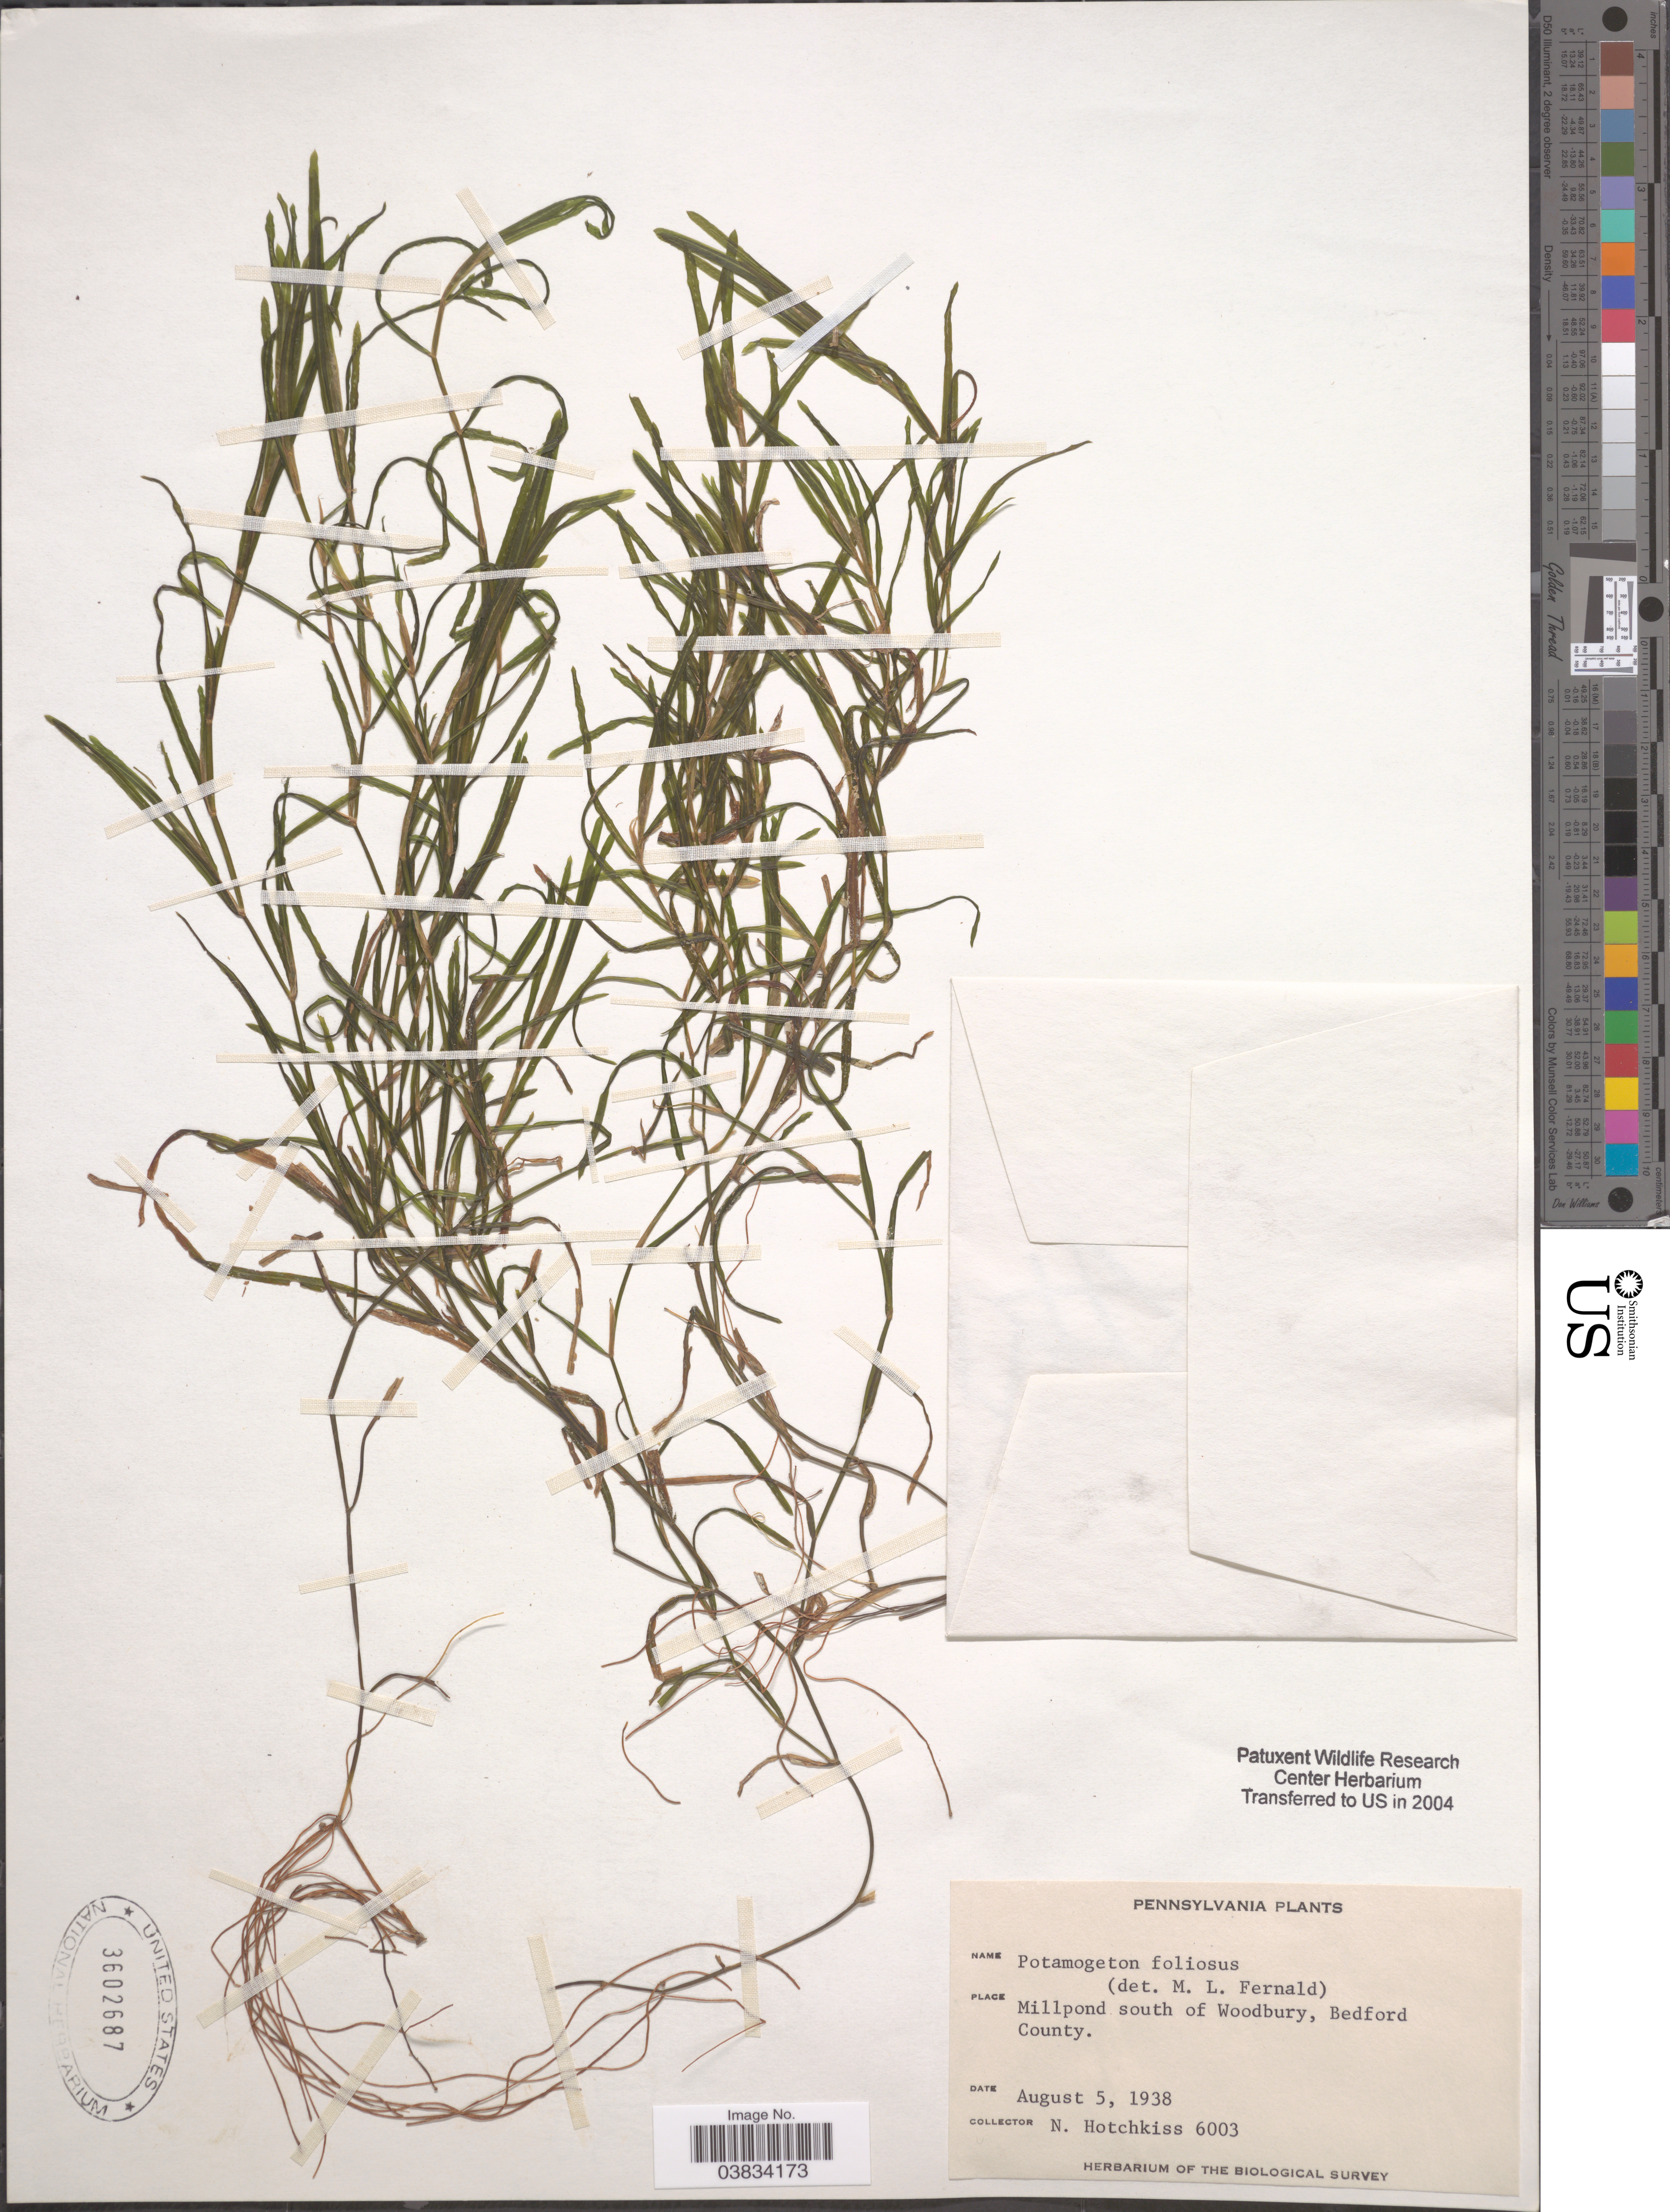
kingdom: Plantae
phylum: Tracheophyta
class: Liliopsida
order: Alismatales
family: Potamogetonaceae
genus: Potamogeton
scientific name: Potamogeton foliosus var. foliosus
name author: Raf.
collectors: N. Hotchkiss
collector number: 6003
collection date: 1938-08-05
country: United States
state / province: Pennsylvania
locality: Millpond south of Woodbury, Bedford County.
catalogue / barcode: US 3602687